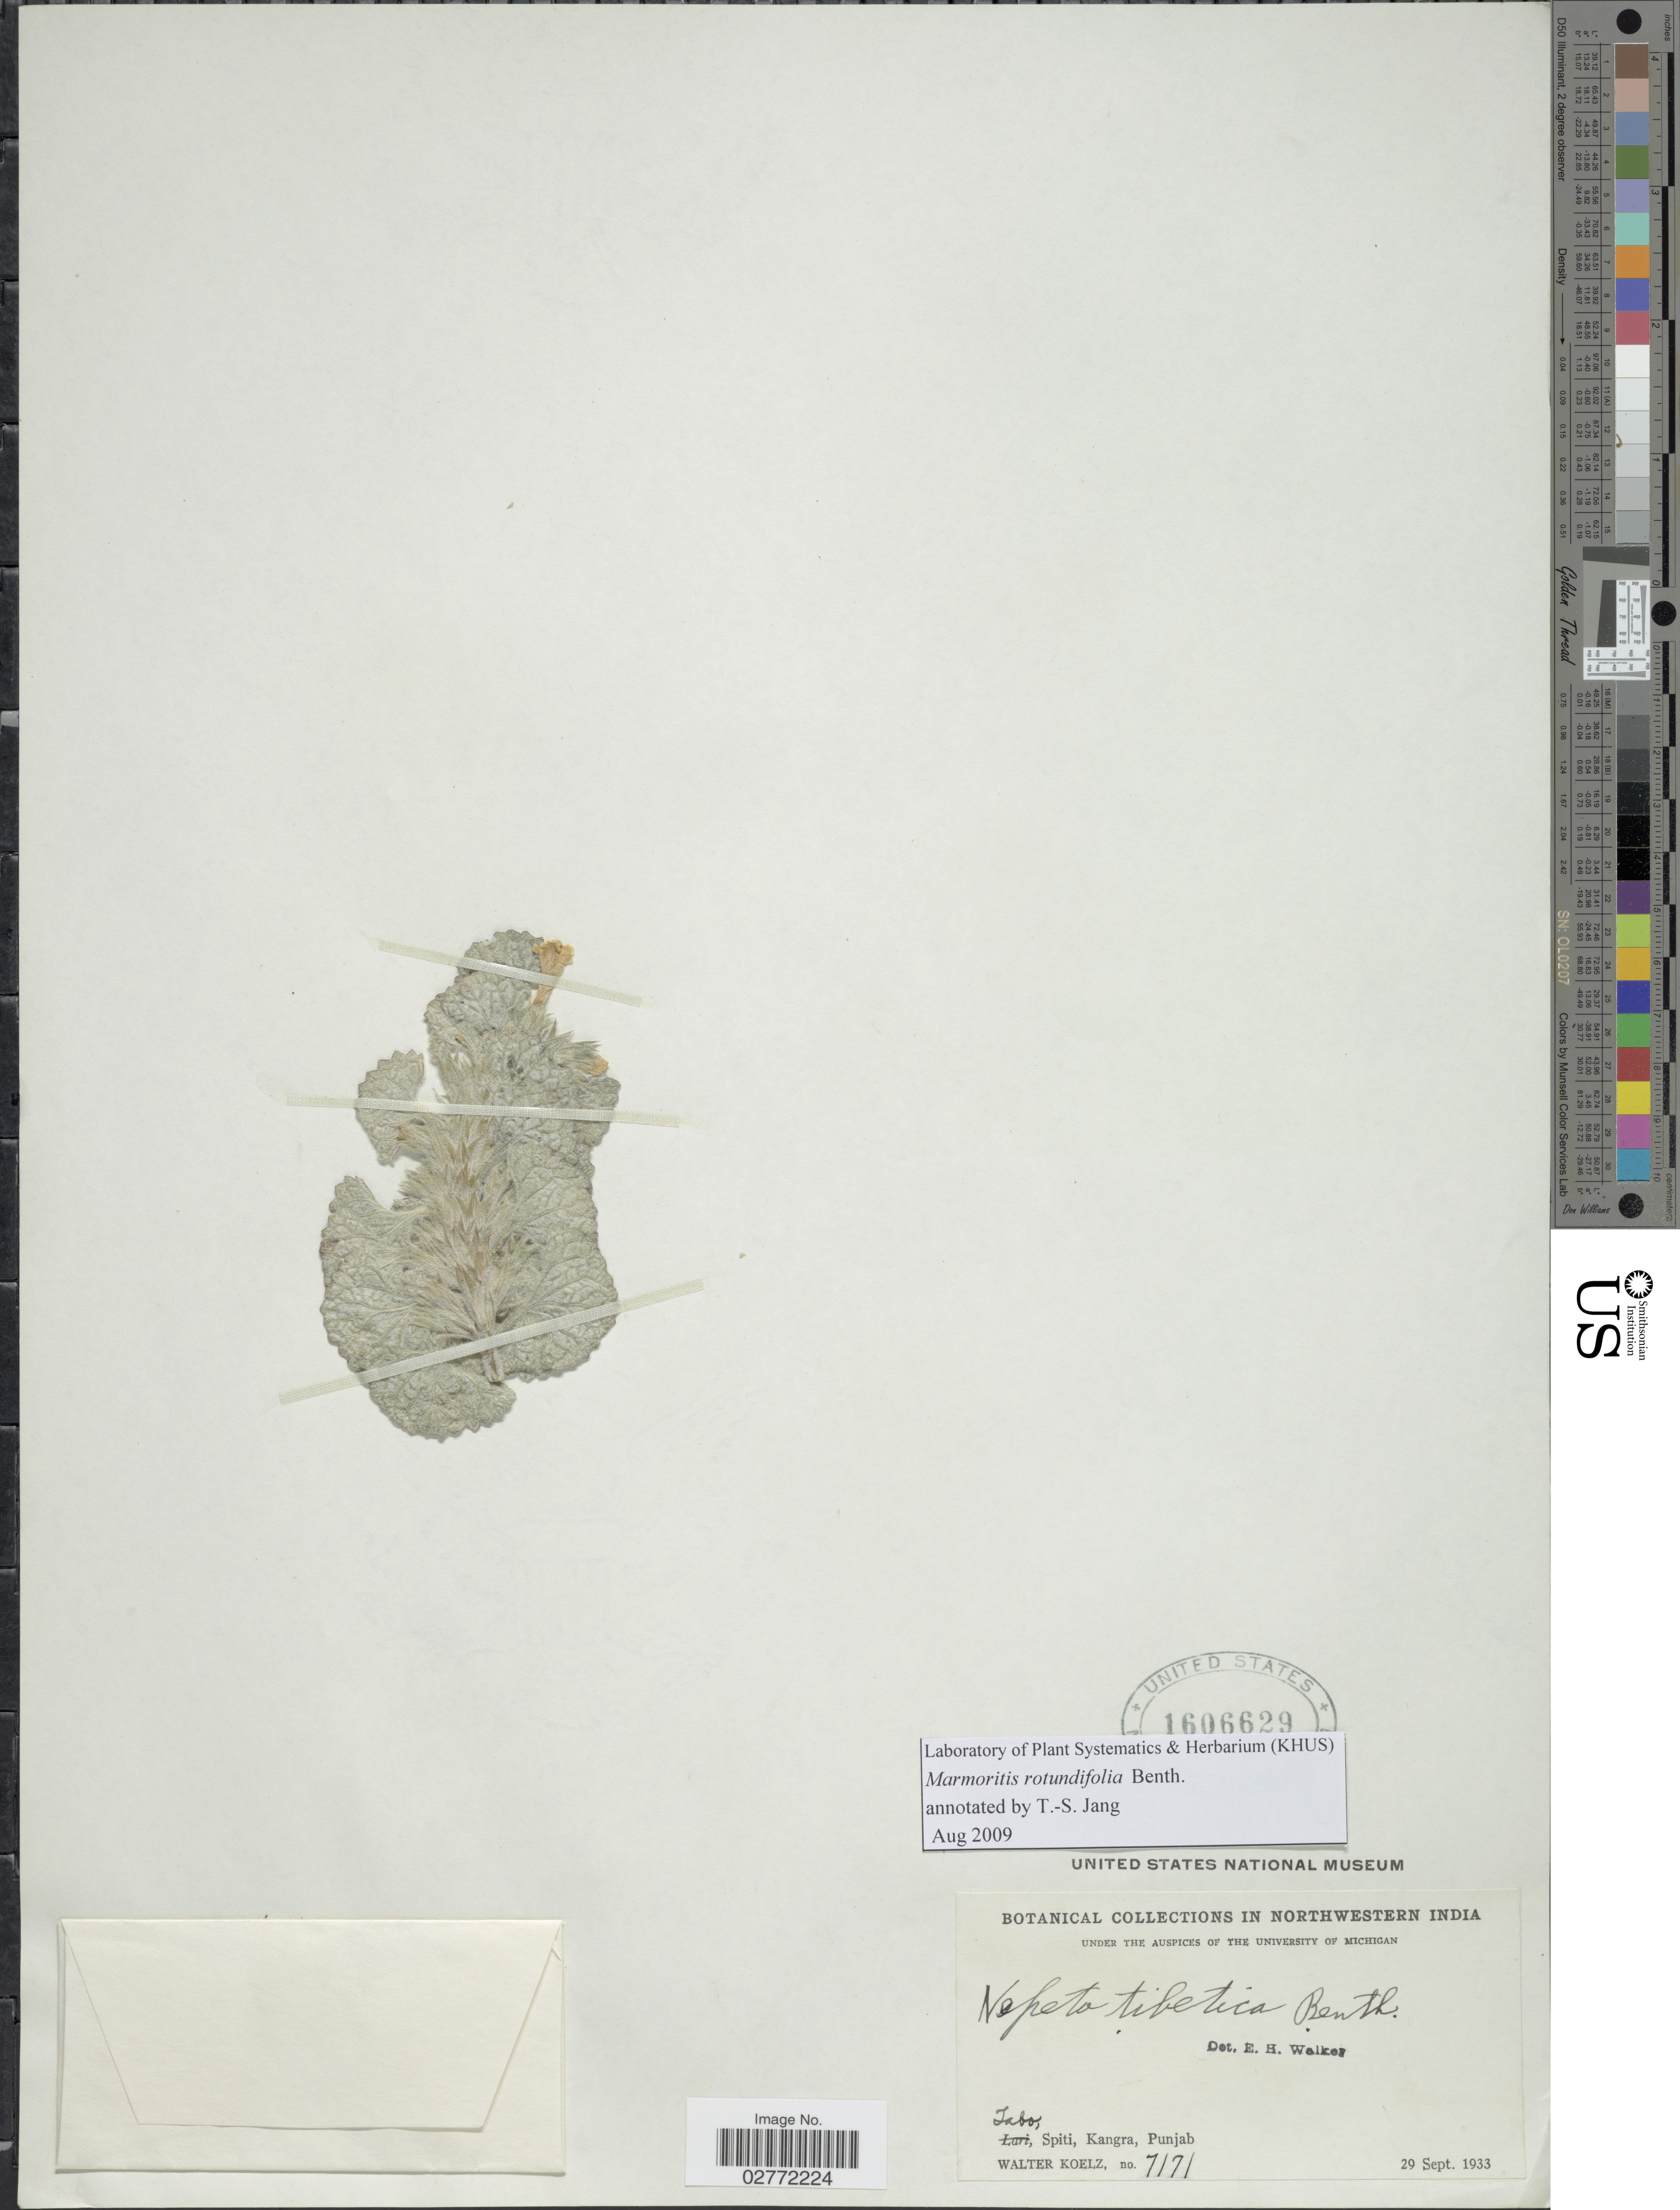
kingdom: Plantae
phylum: Tracheophyta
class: Magnoliopsida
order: Lamiales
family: Lamiaceae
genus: Marmoritis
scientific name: Marmoritis rotundifolia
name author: Benth.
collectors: W. N. Koelz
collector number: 7171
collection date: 1933-09-29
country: India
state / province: Punjab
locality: Northwestern India. Sabo, Spiti, Kangra.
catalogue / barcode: US 1606629